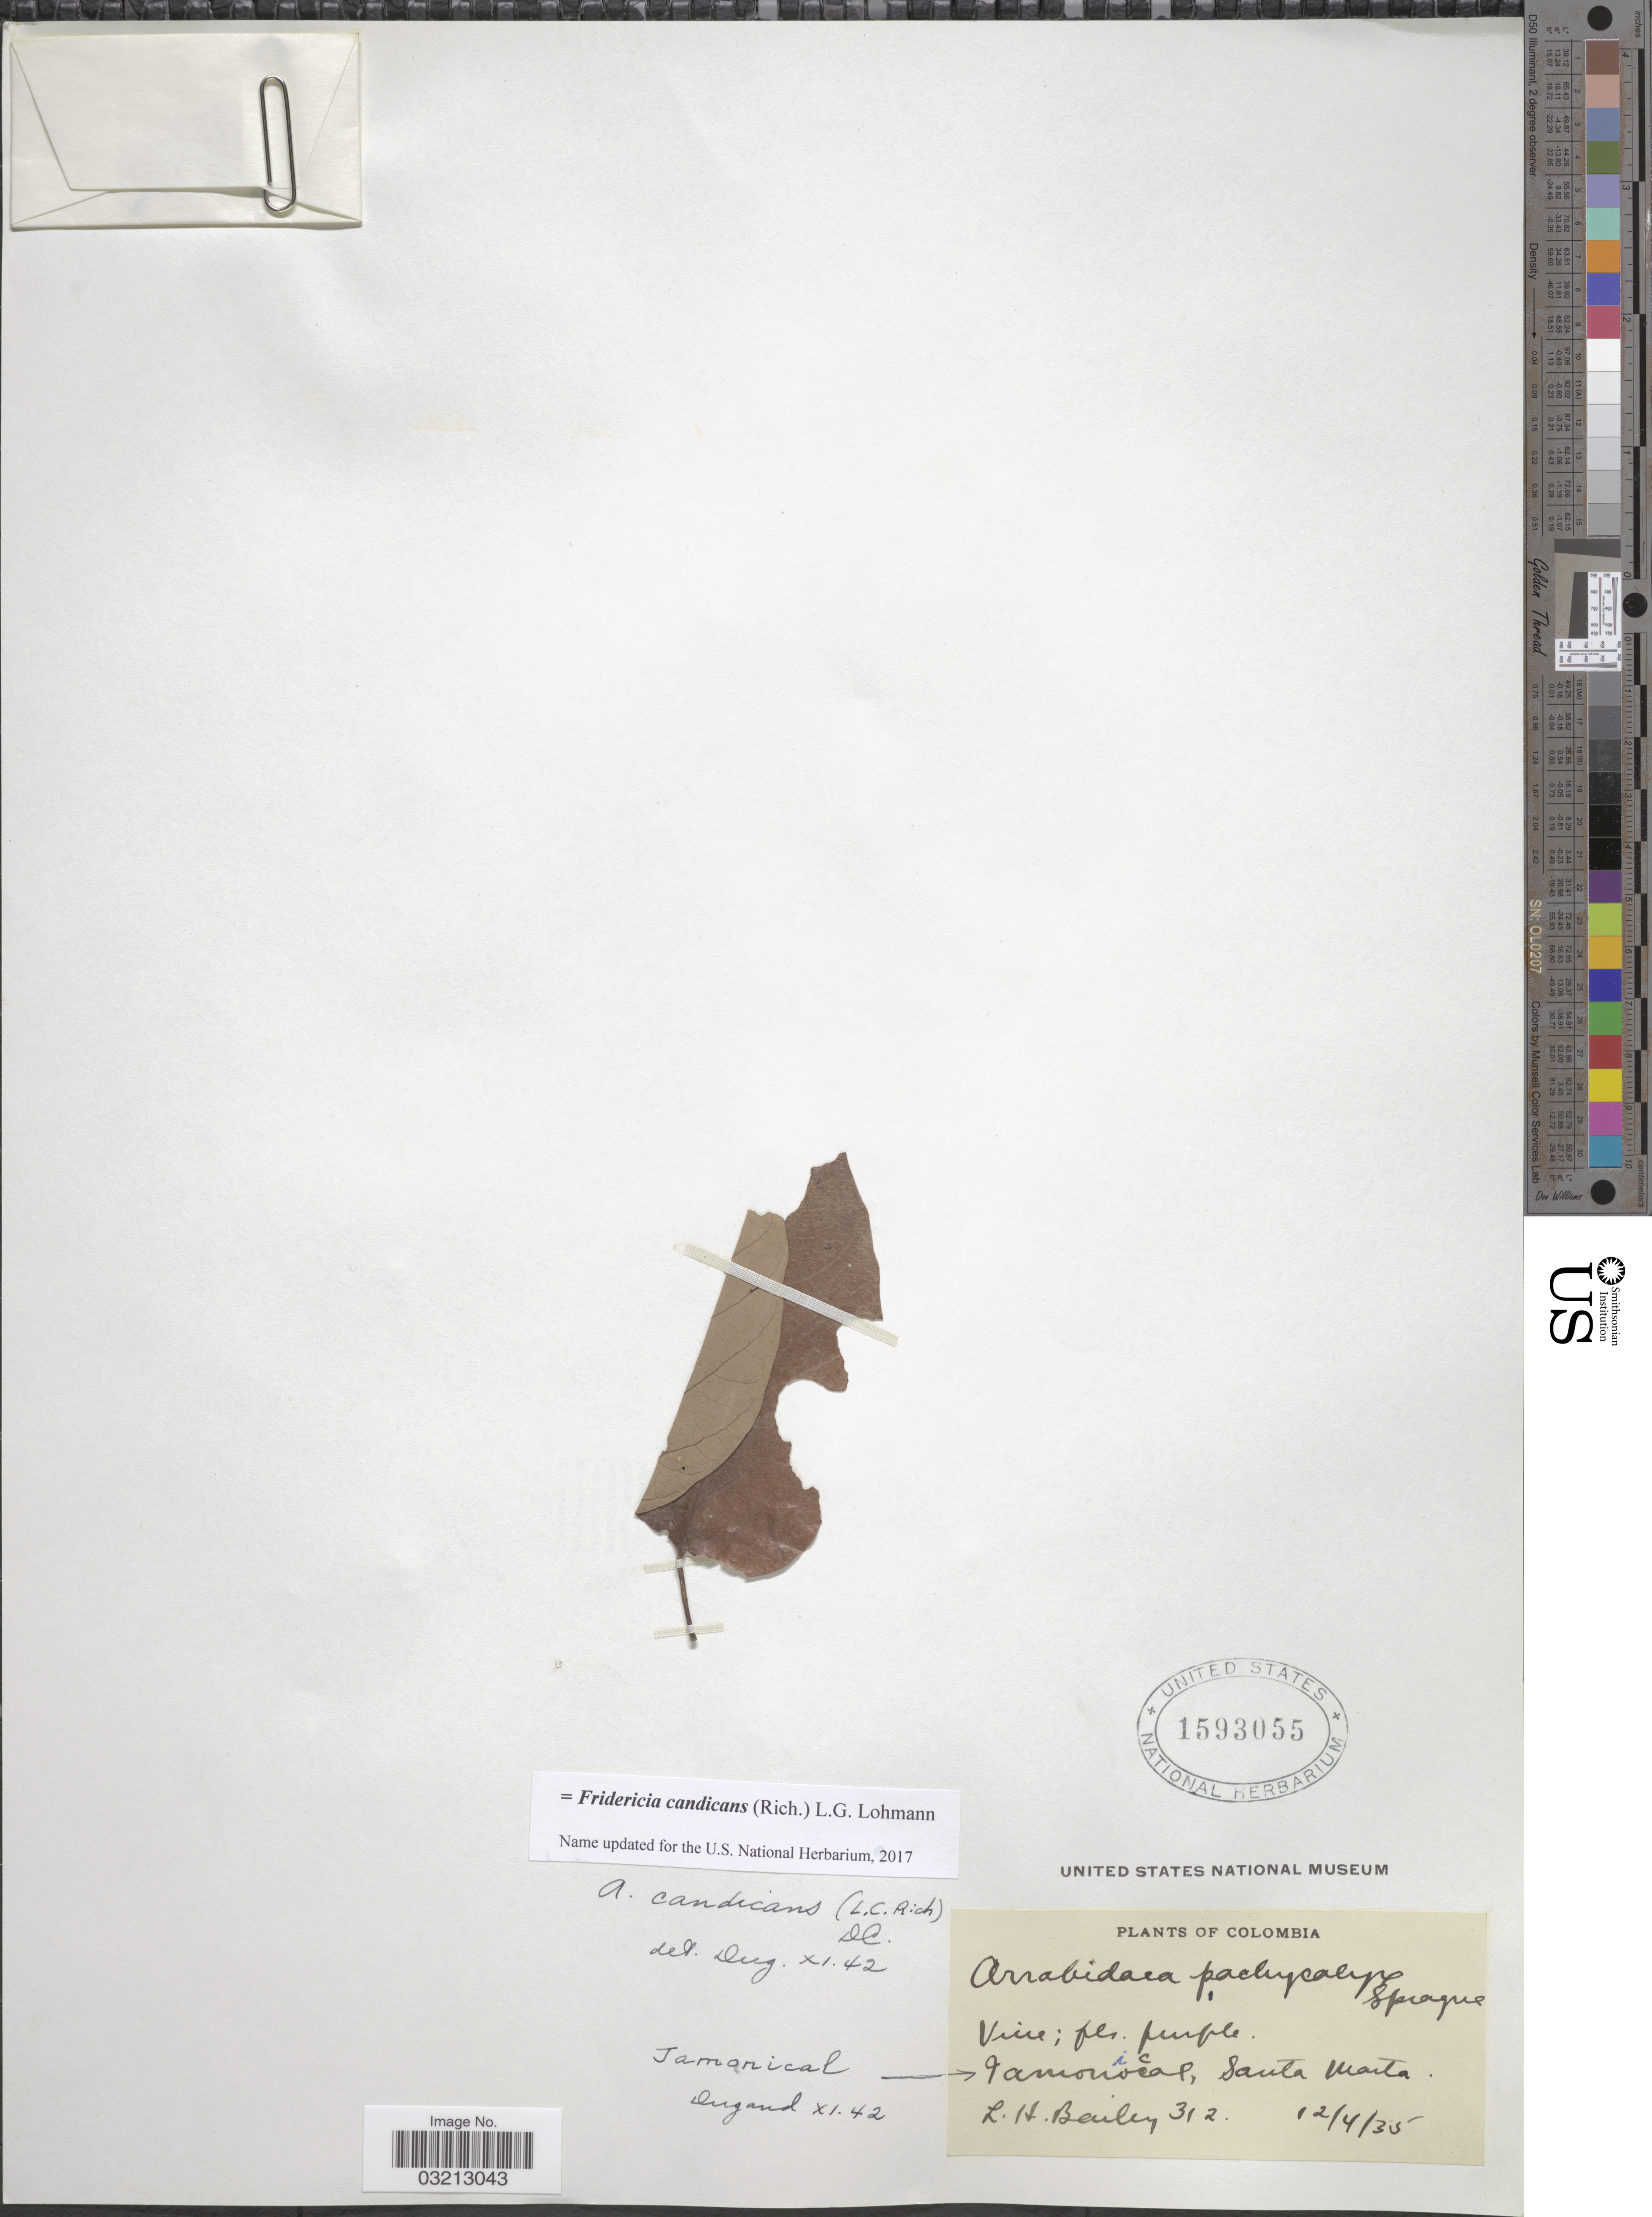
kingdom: Plantae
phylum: Tracheophyta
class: Magnoliopsida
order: Lamiales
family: Bignoniaceae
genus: Fridericia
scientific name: Fridericia candicans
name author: (Rich.) L.G. Lohmann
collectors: L. H. Bailey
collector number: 312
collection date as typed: Transcribed d/m/y: 12/4/35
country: Colombia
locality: Tamonical, Santa Marta.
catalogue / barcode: US 1593055